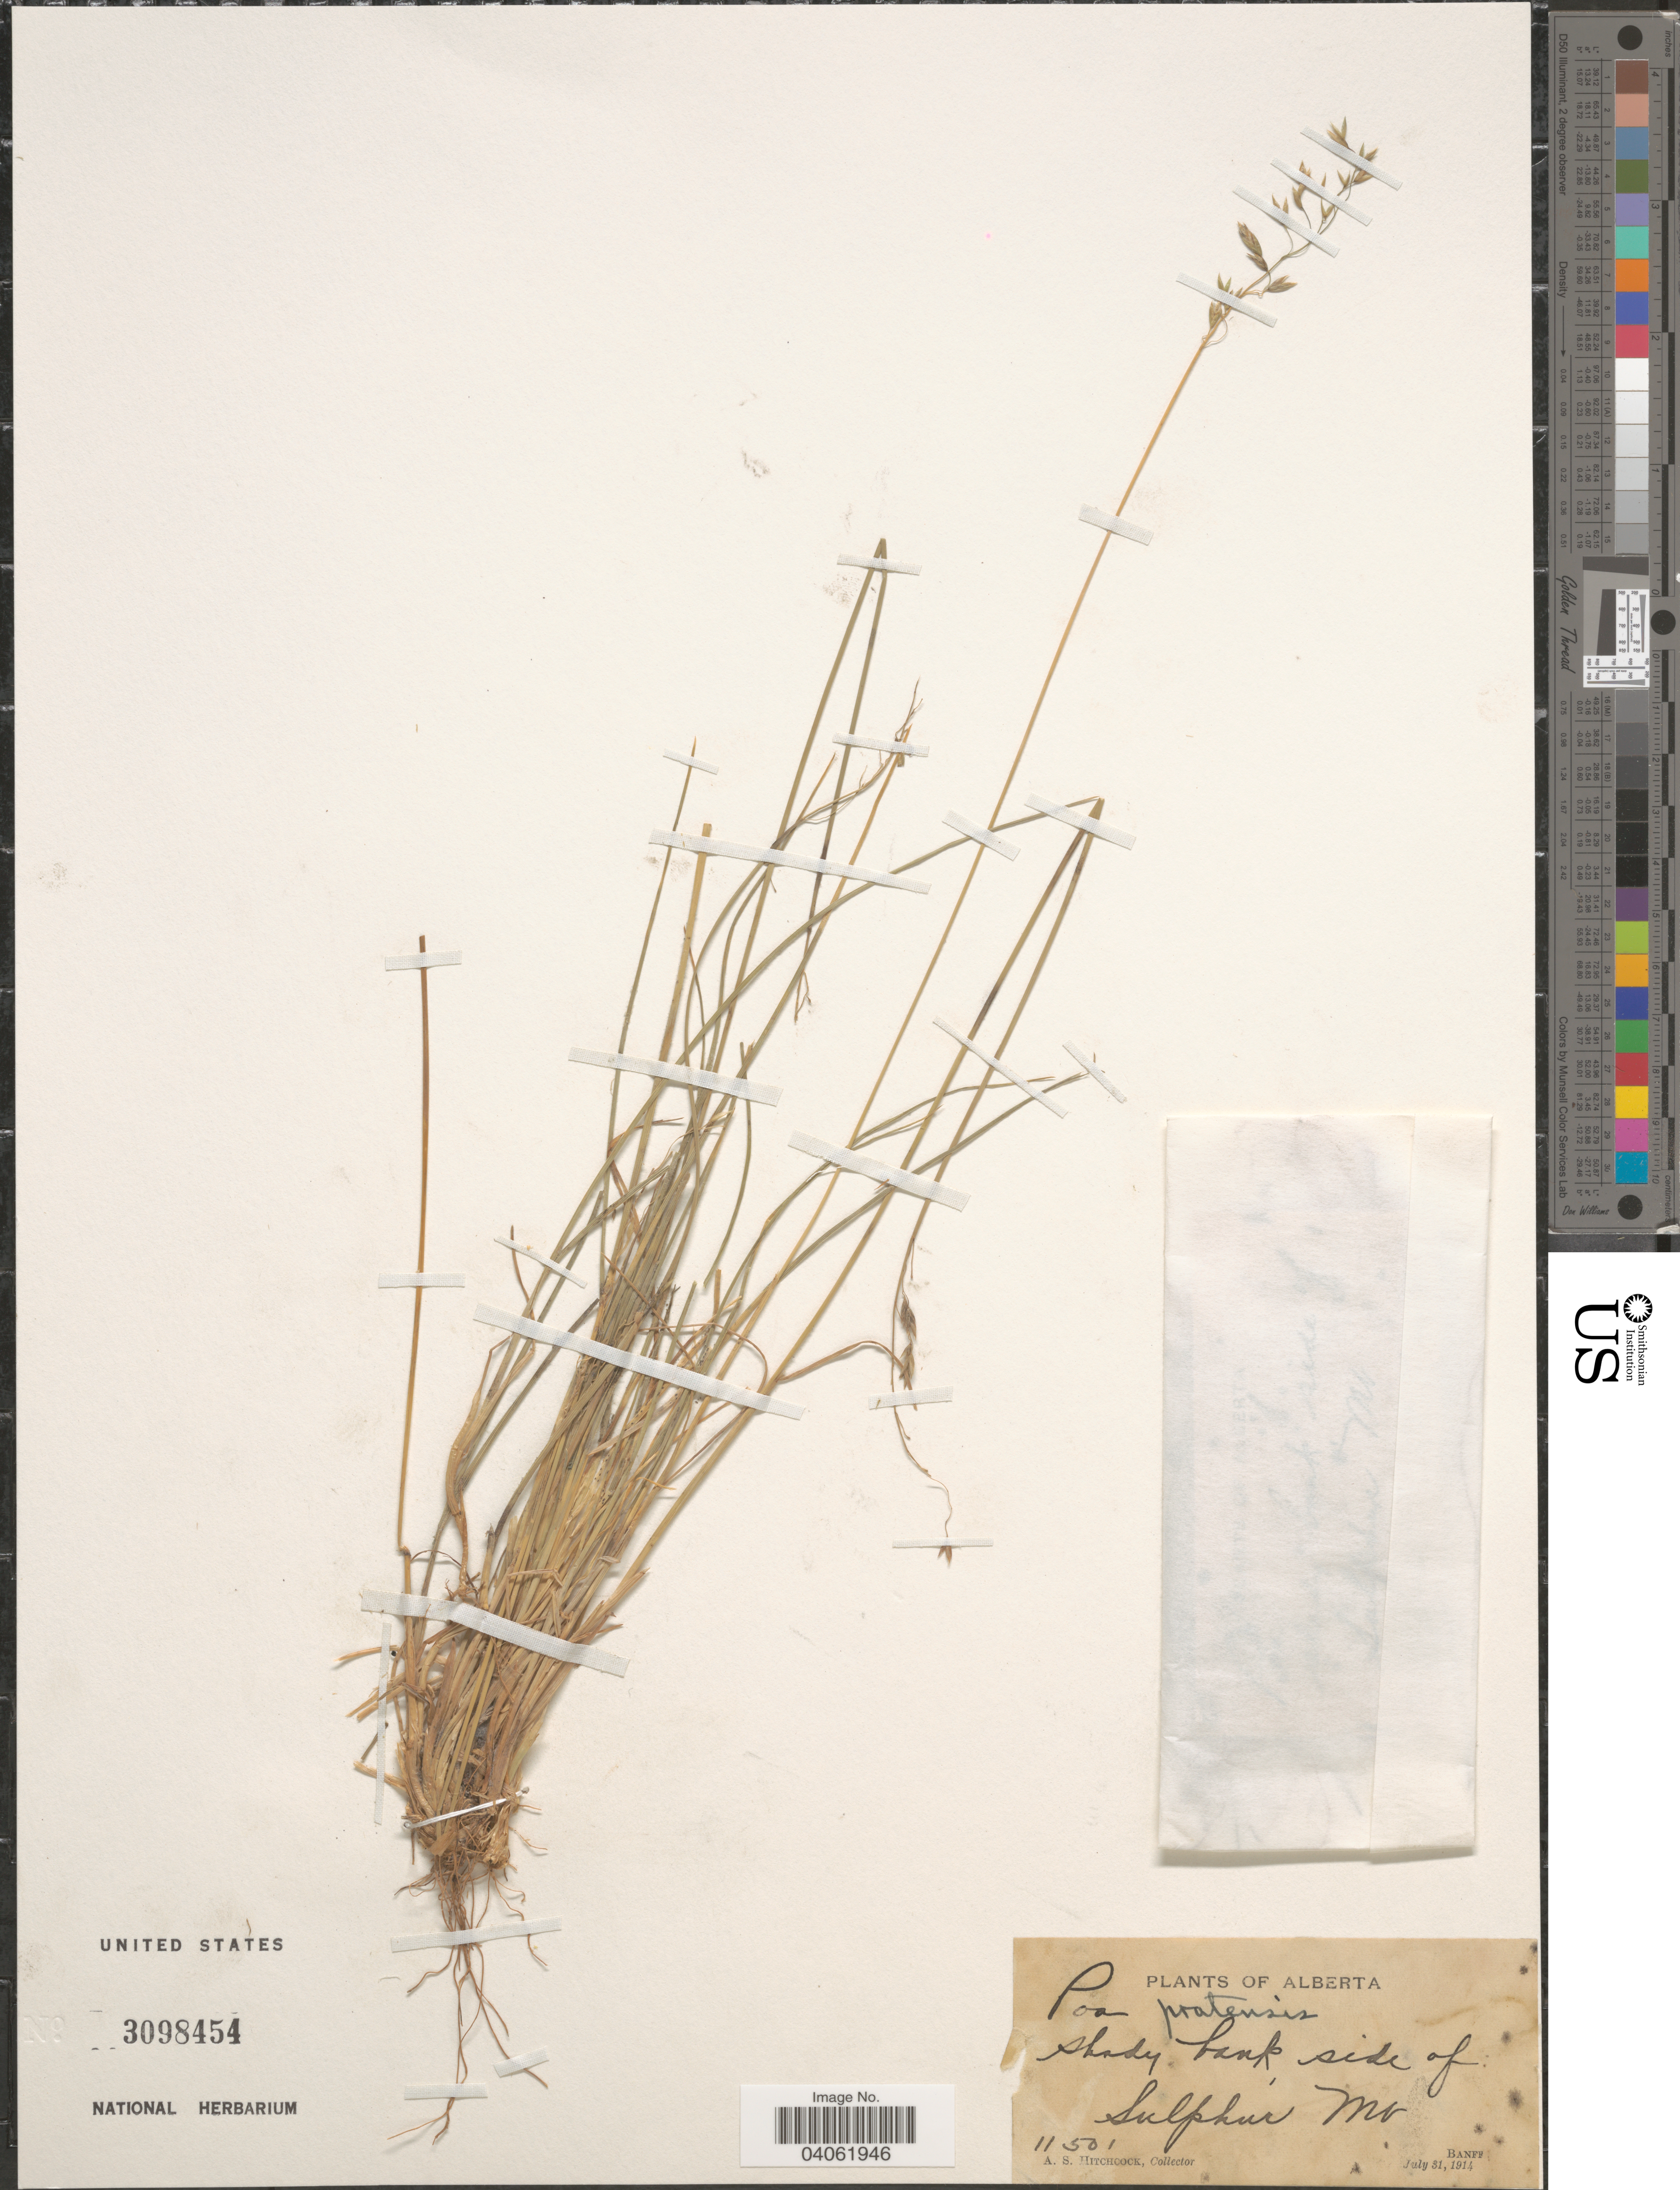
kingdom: Plantae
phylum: Tracheophyta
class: Liliopsida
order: Poales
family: Poaceae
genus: Poa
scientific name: Poa pratensis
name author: L.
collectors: A. S. Hitchcock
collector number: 11501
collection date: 1914-07-31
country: Canada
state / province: Alberta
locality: Shady bank, side of Sulphur Mt. Banff.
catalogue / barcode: US 3098454